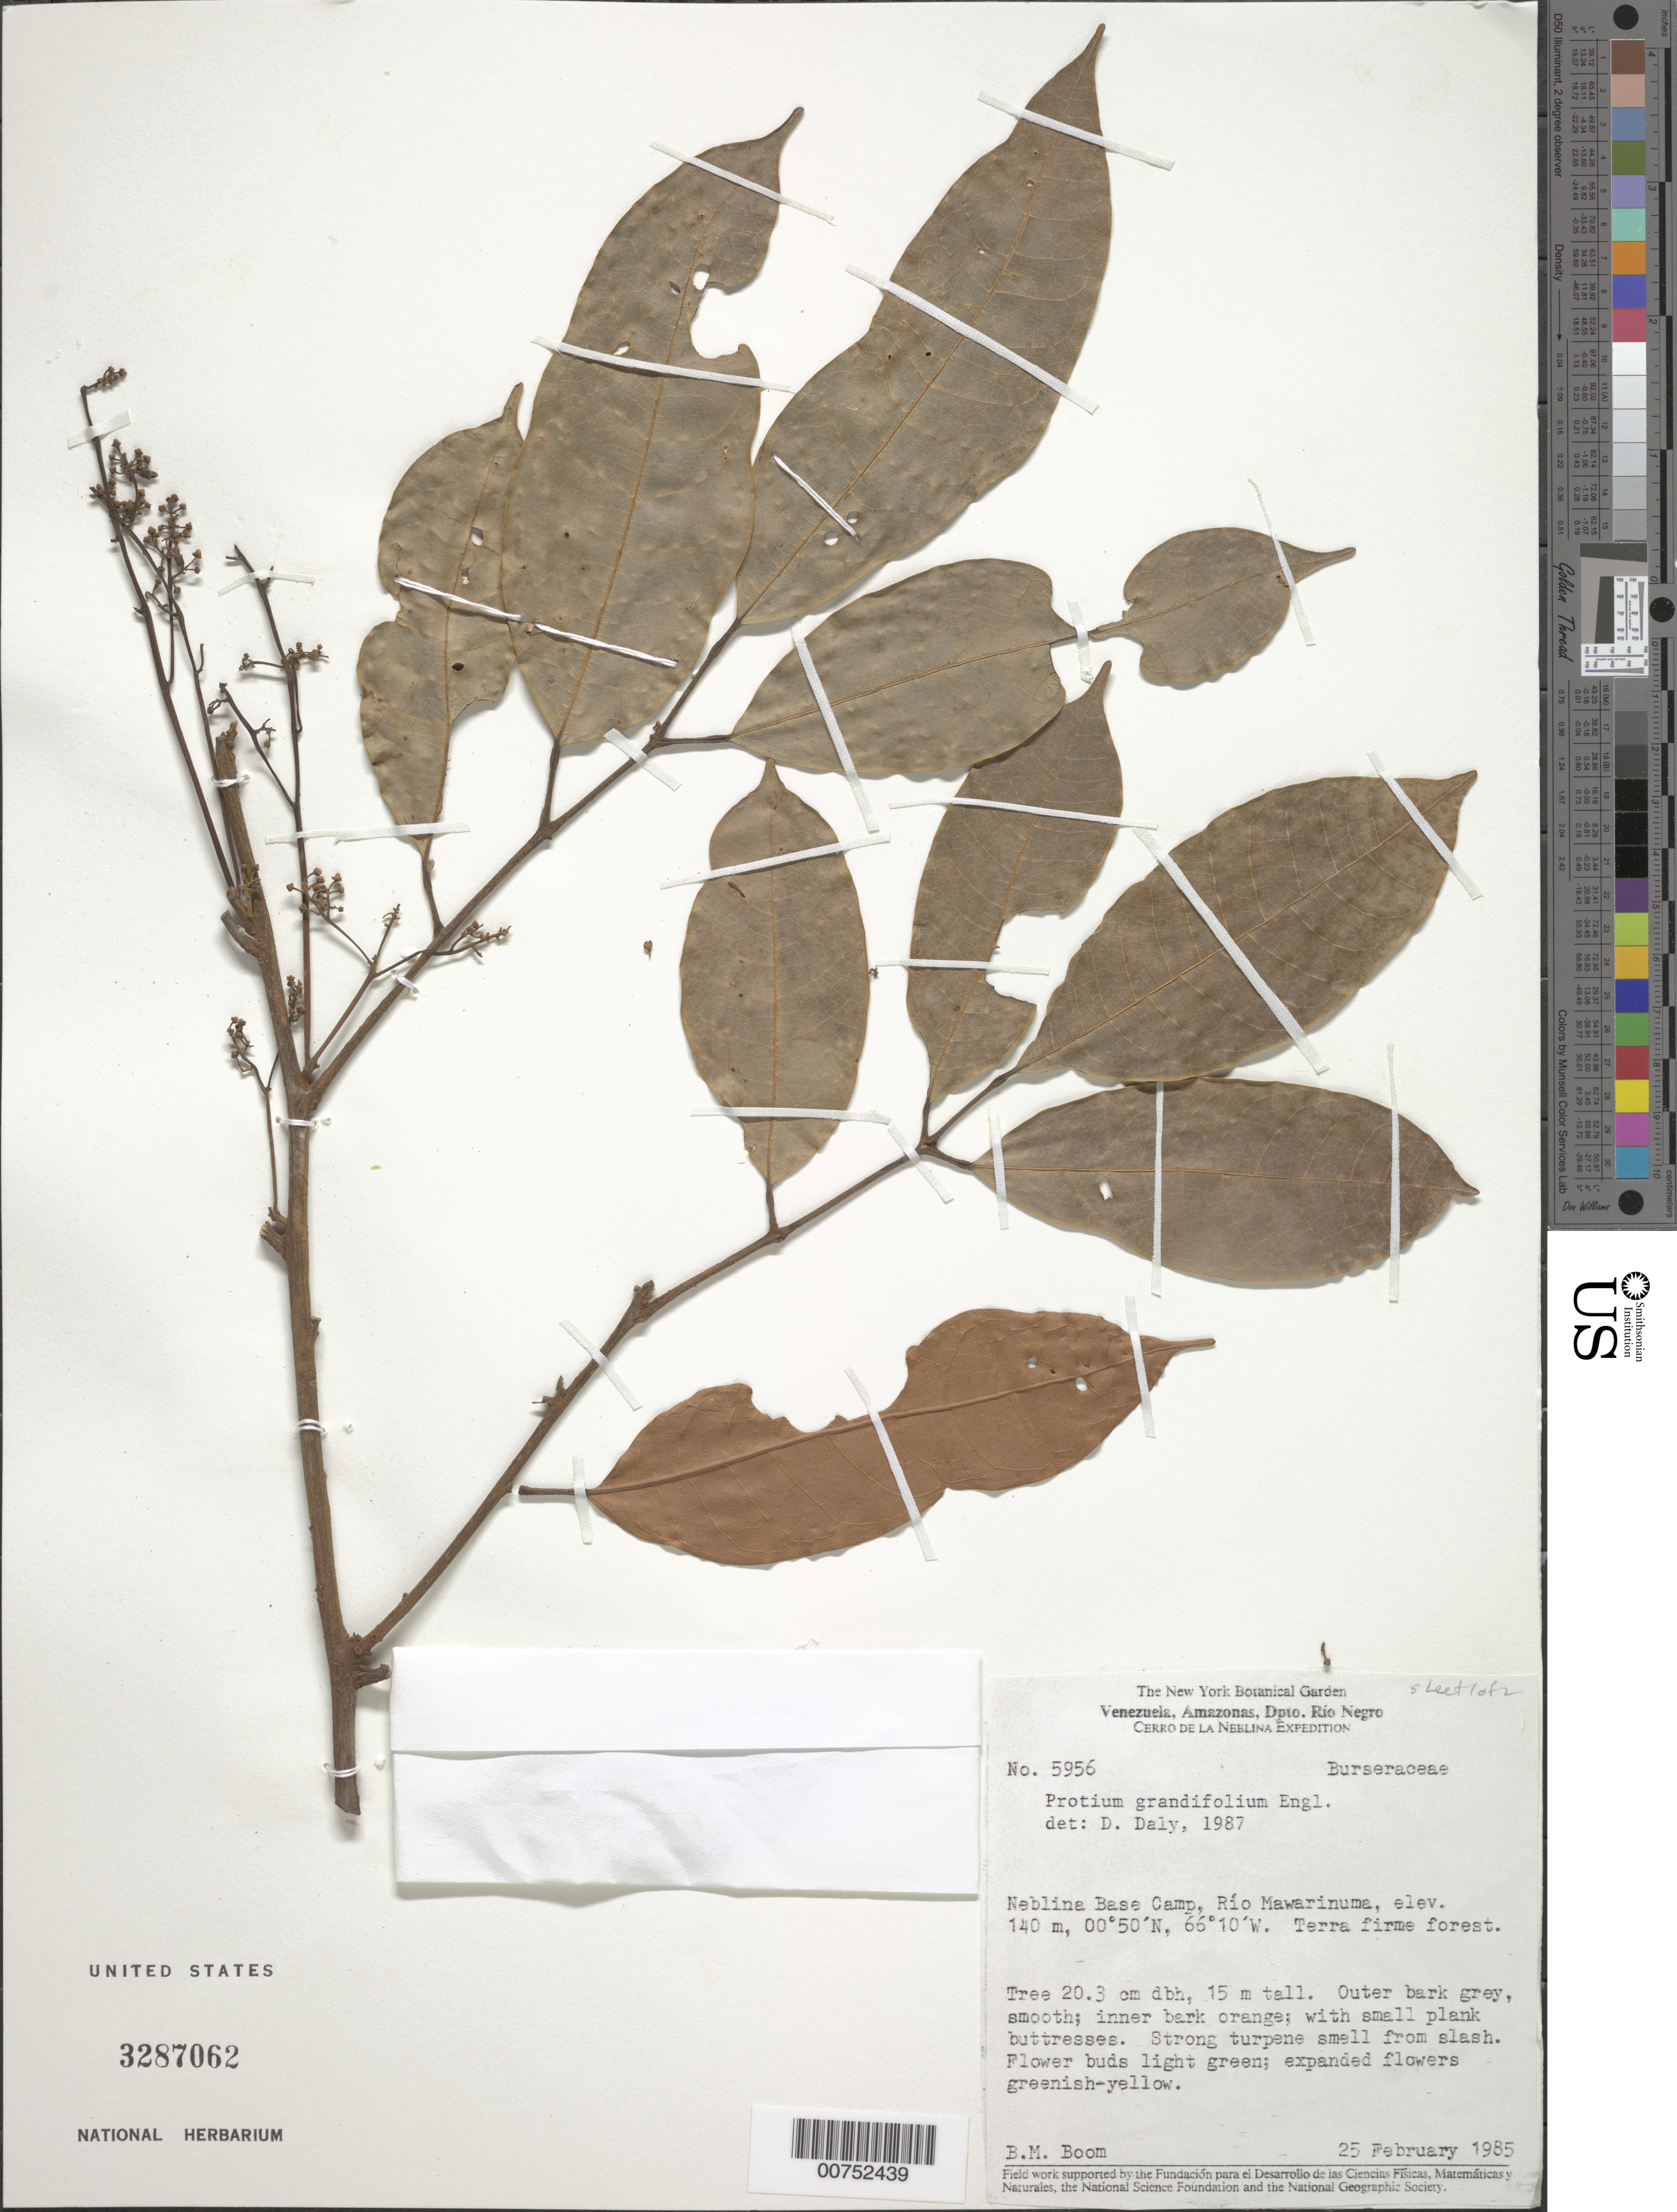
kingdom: Plantae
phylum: Tracheophyta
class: Magnoliopsida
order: Sapindales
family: Burseraceae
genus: Protium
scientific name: Protium grandifolium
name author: Engl.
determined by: Daly, D. C.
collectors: B. M. Boom & A. L. Weitzman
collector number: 5956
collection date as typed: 25-Feb-85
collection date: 1985-02-25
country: Venezuela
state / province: Amazonas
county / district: Río Negro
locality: Cerro de la Neblina Base Camp, Río Mawarinuma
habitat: Terra firme forest.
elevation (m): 140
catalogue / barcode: US 3287062